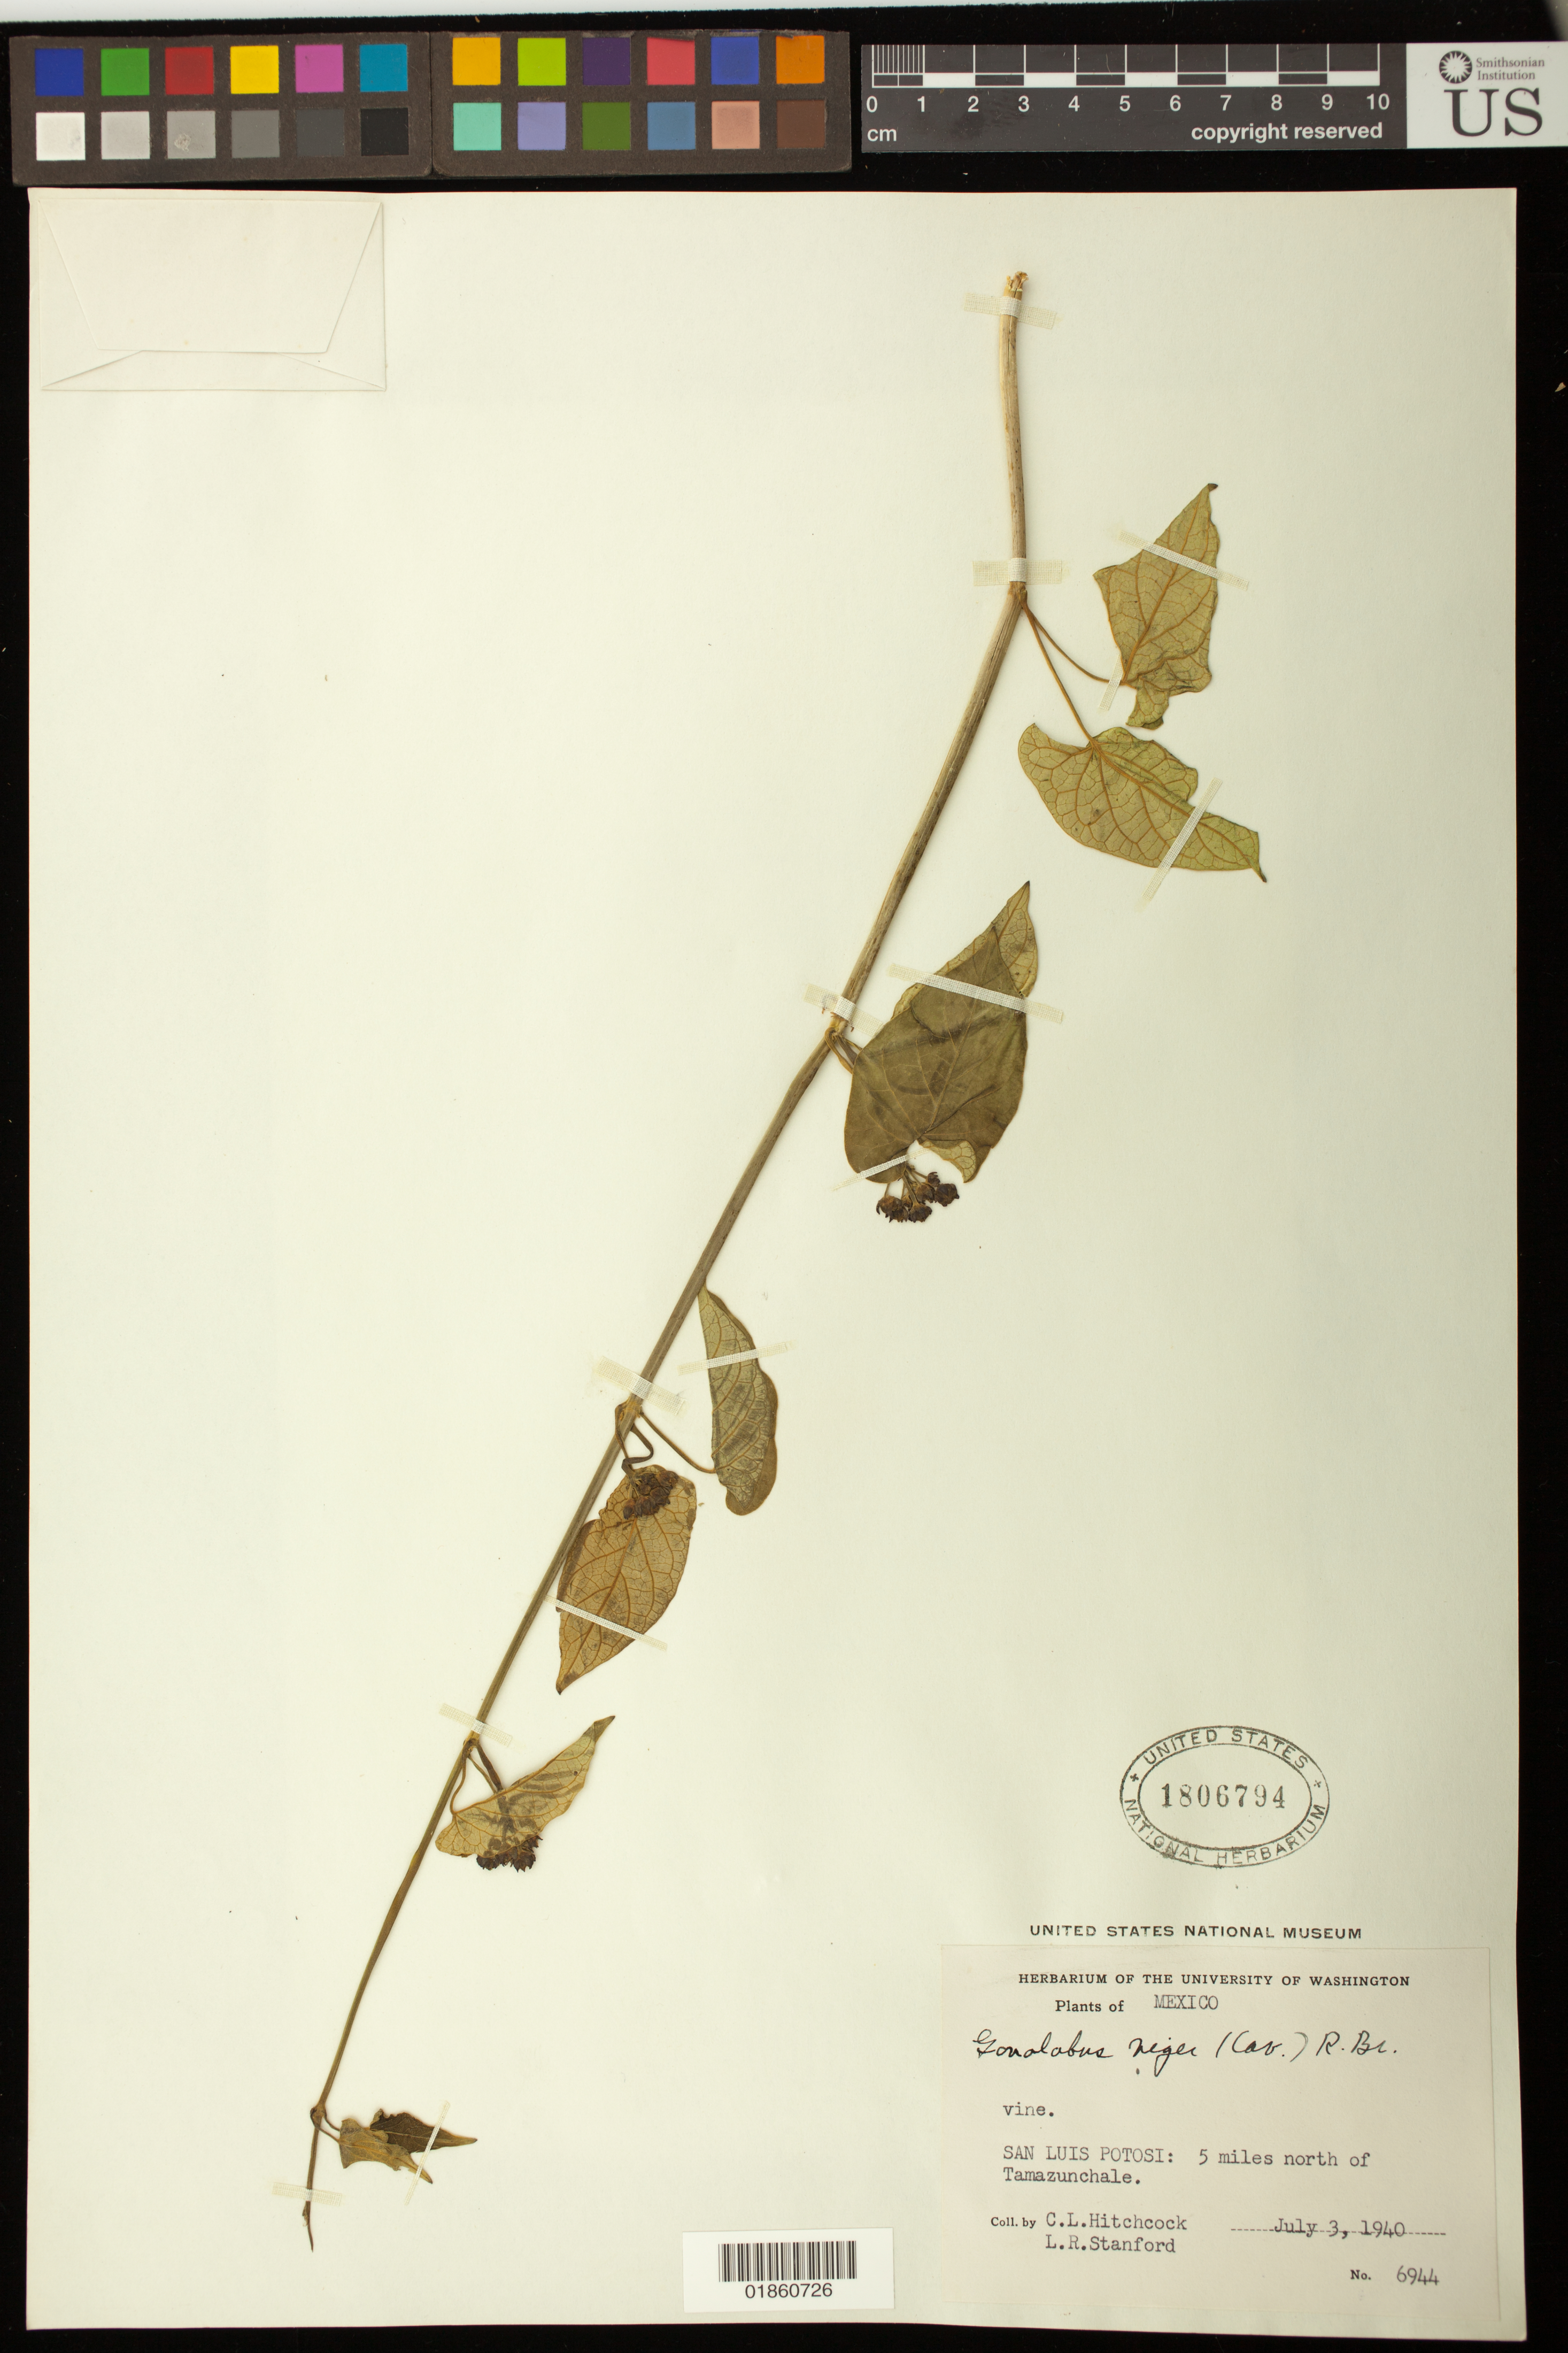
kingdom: Plantae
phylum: Tracheophyta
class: Magnoliopsida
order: Gentianales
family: Apocynaceae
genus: Gonolobus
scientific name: Gonolobus niger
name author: (Cav.) R. Br. ex Schult.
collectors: C. L. Hitchcock & L. R. Stanford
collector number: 6944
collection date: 1940-07-03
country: Mexico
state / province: San Luis Potosí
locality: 5 miles north of Tamazunchale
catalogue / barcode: US 1806794